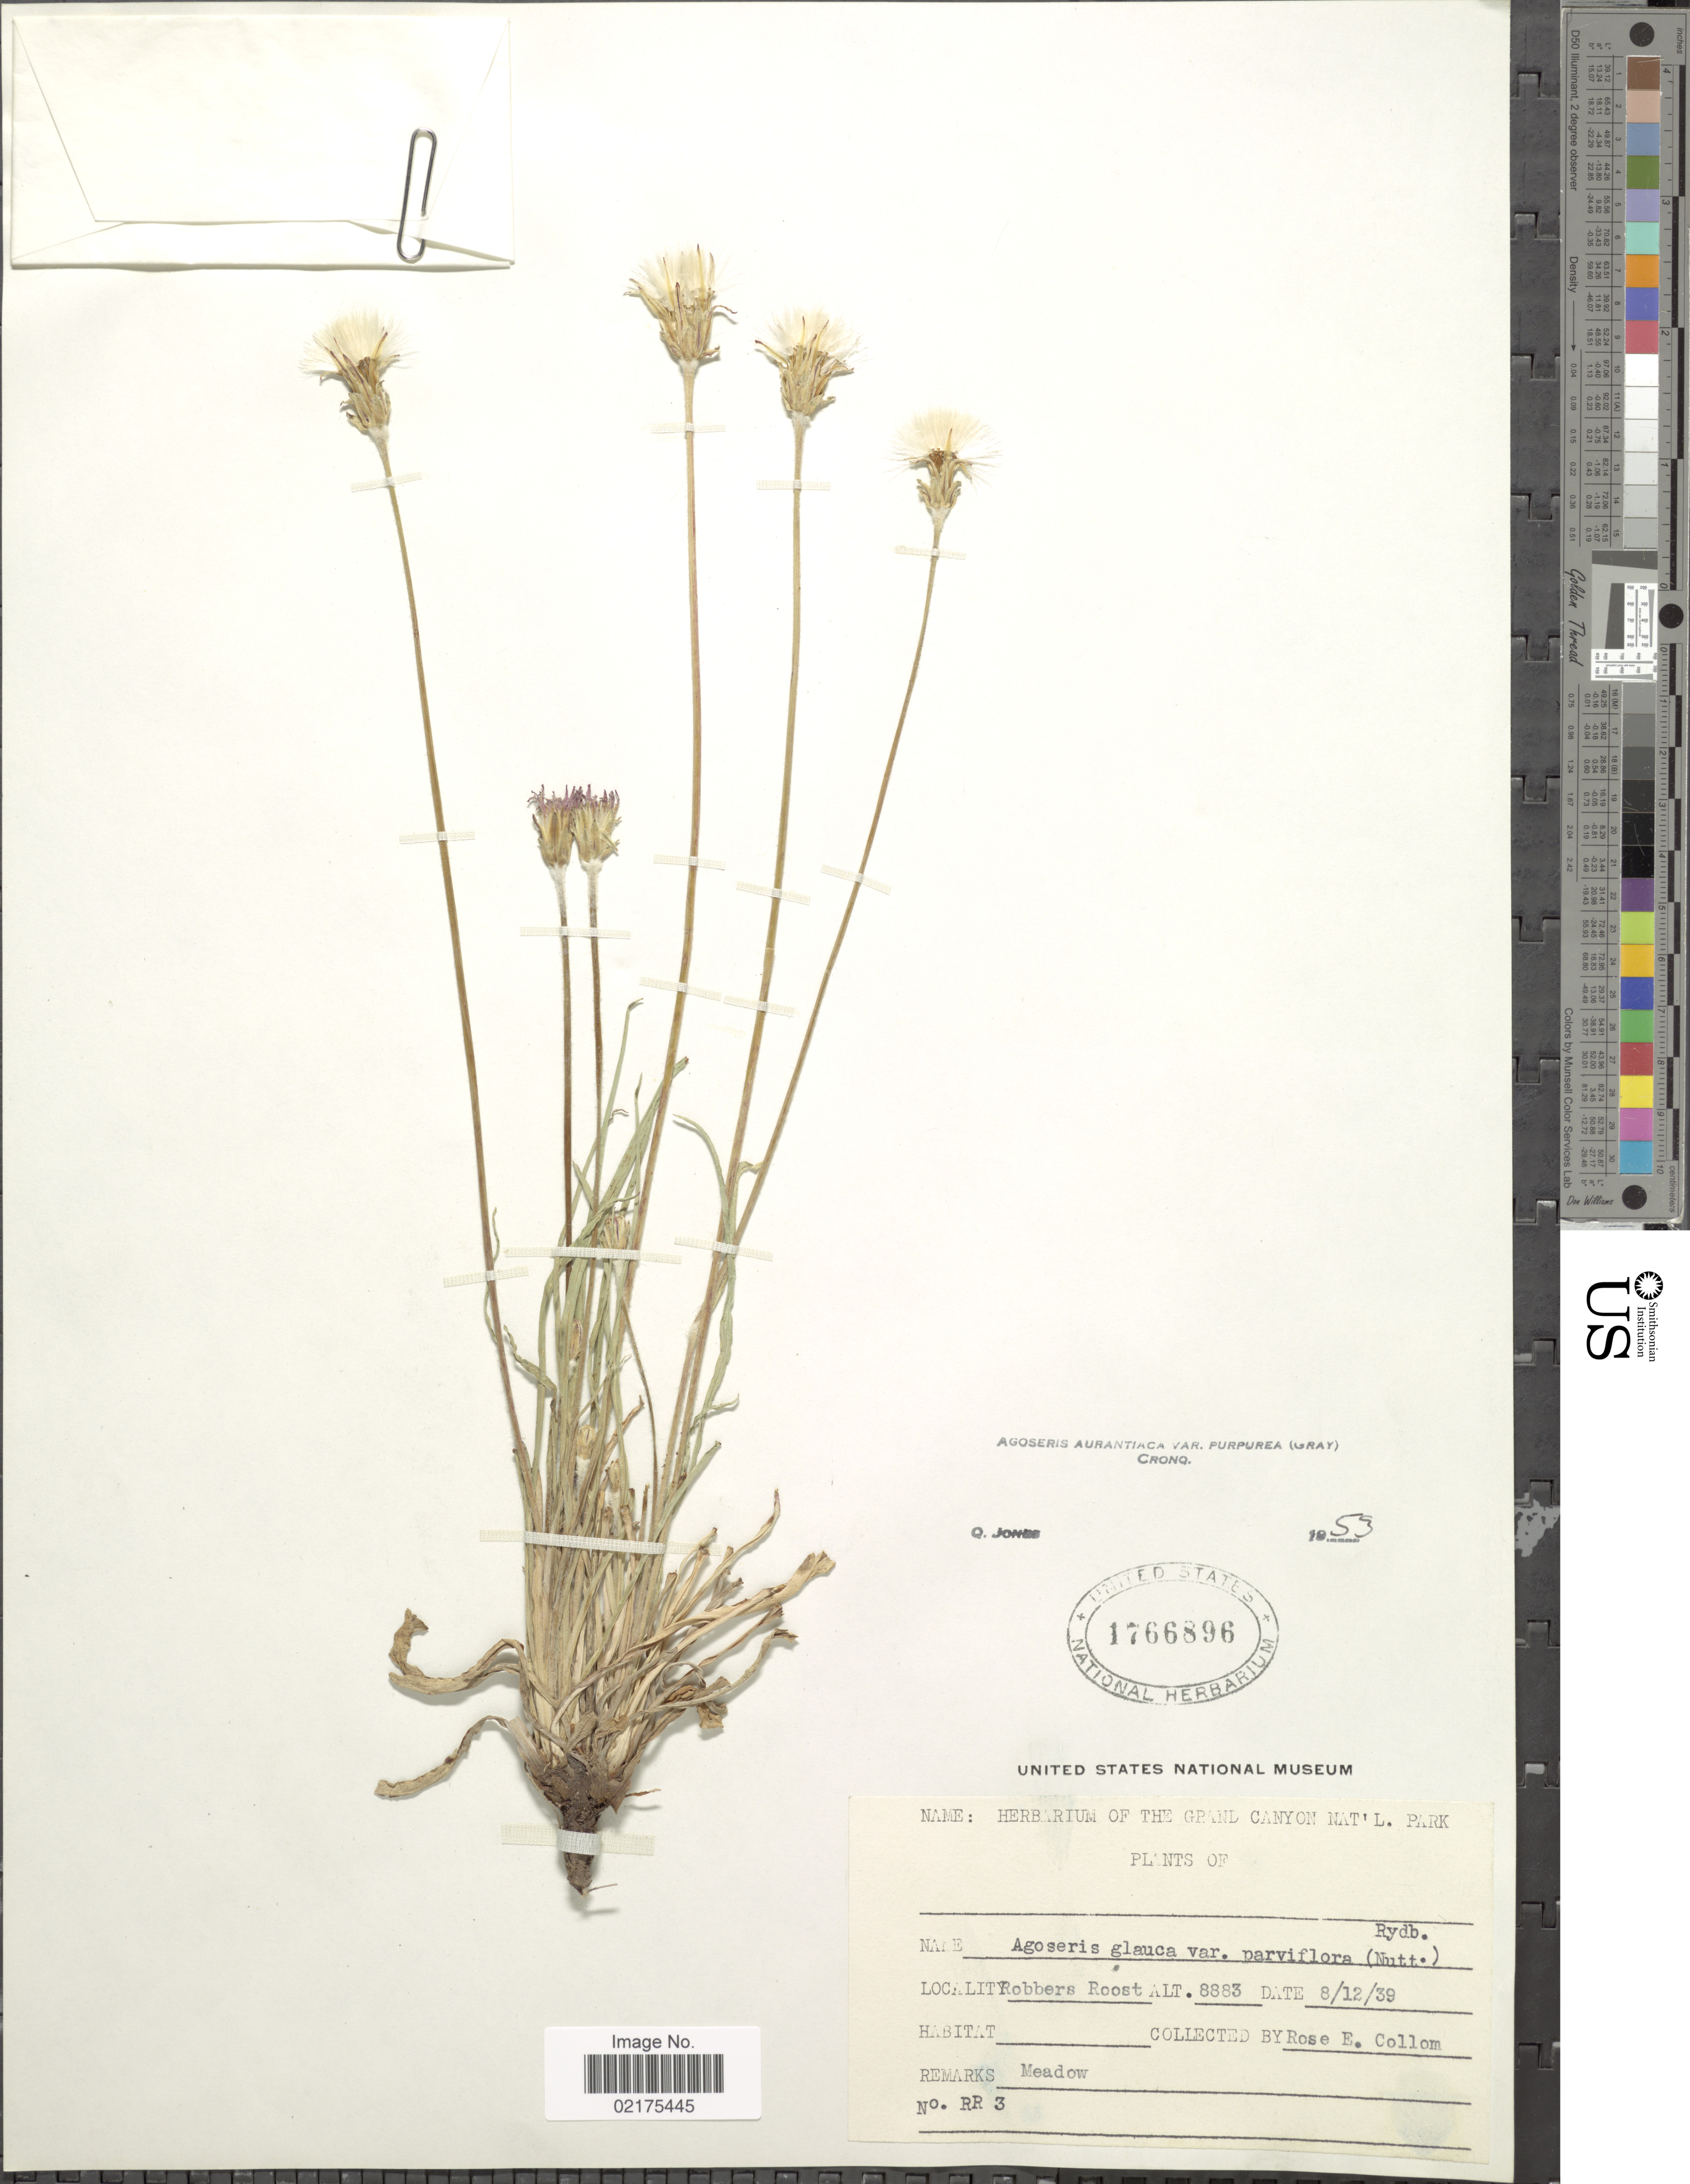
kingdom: Plantae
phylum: Tracheophyta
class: Magnoliopsida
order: Asterales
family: Asteraceae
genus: Agoseris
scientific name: Agoseris aurantiaca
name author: (Hook.) Greene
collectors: R. E. Collom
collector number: RR 3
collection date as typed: Transcribed d/m/y: 12/8/39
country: United States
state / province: Arizona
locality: Robbers Roost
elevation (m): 2708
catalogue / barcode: US 1766896